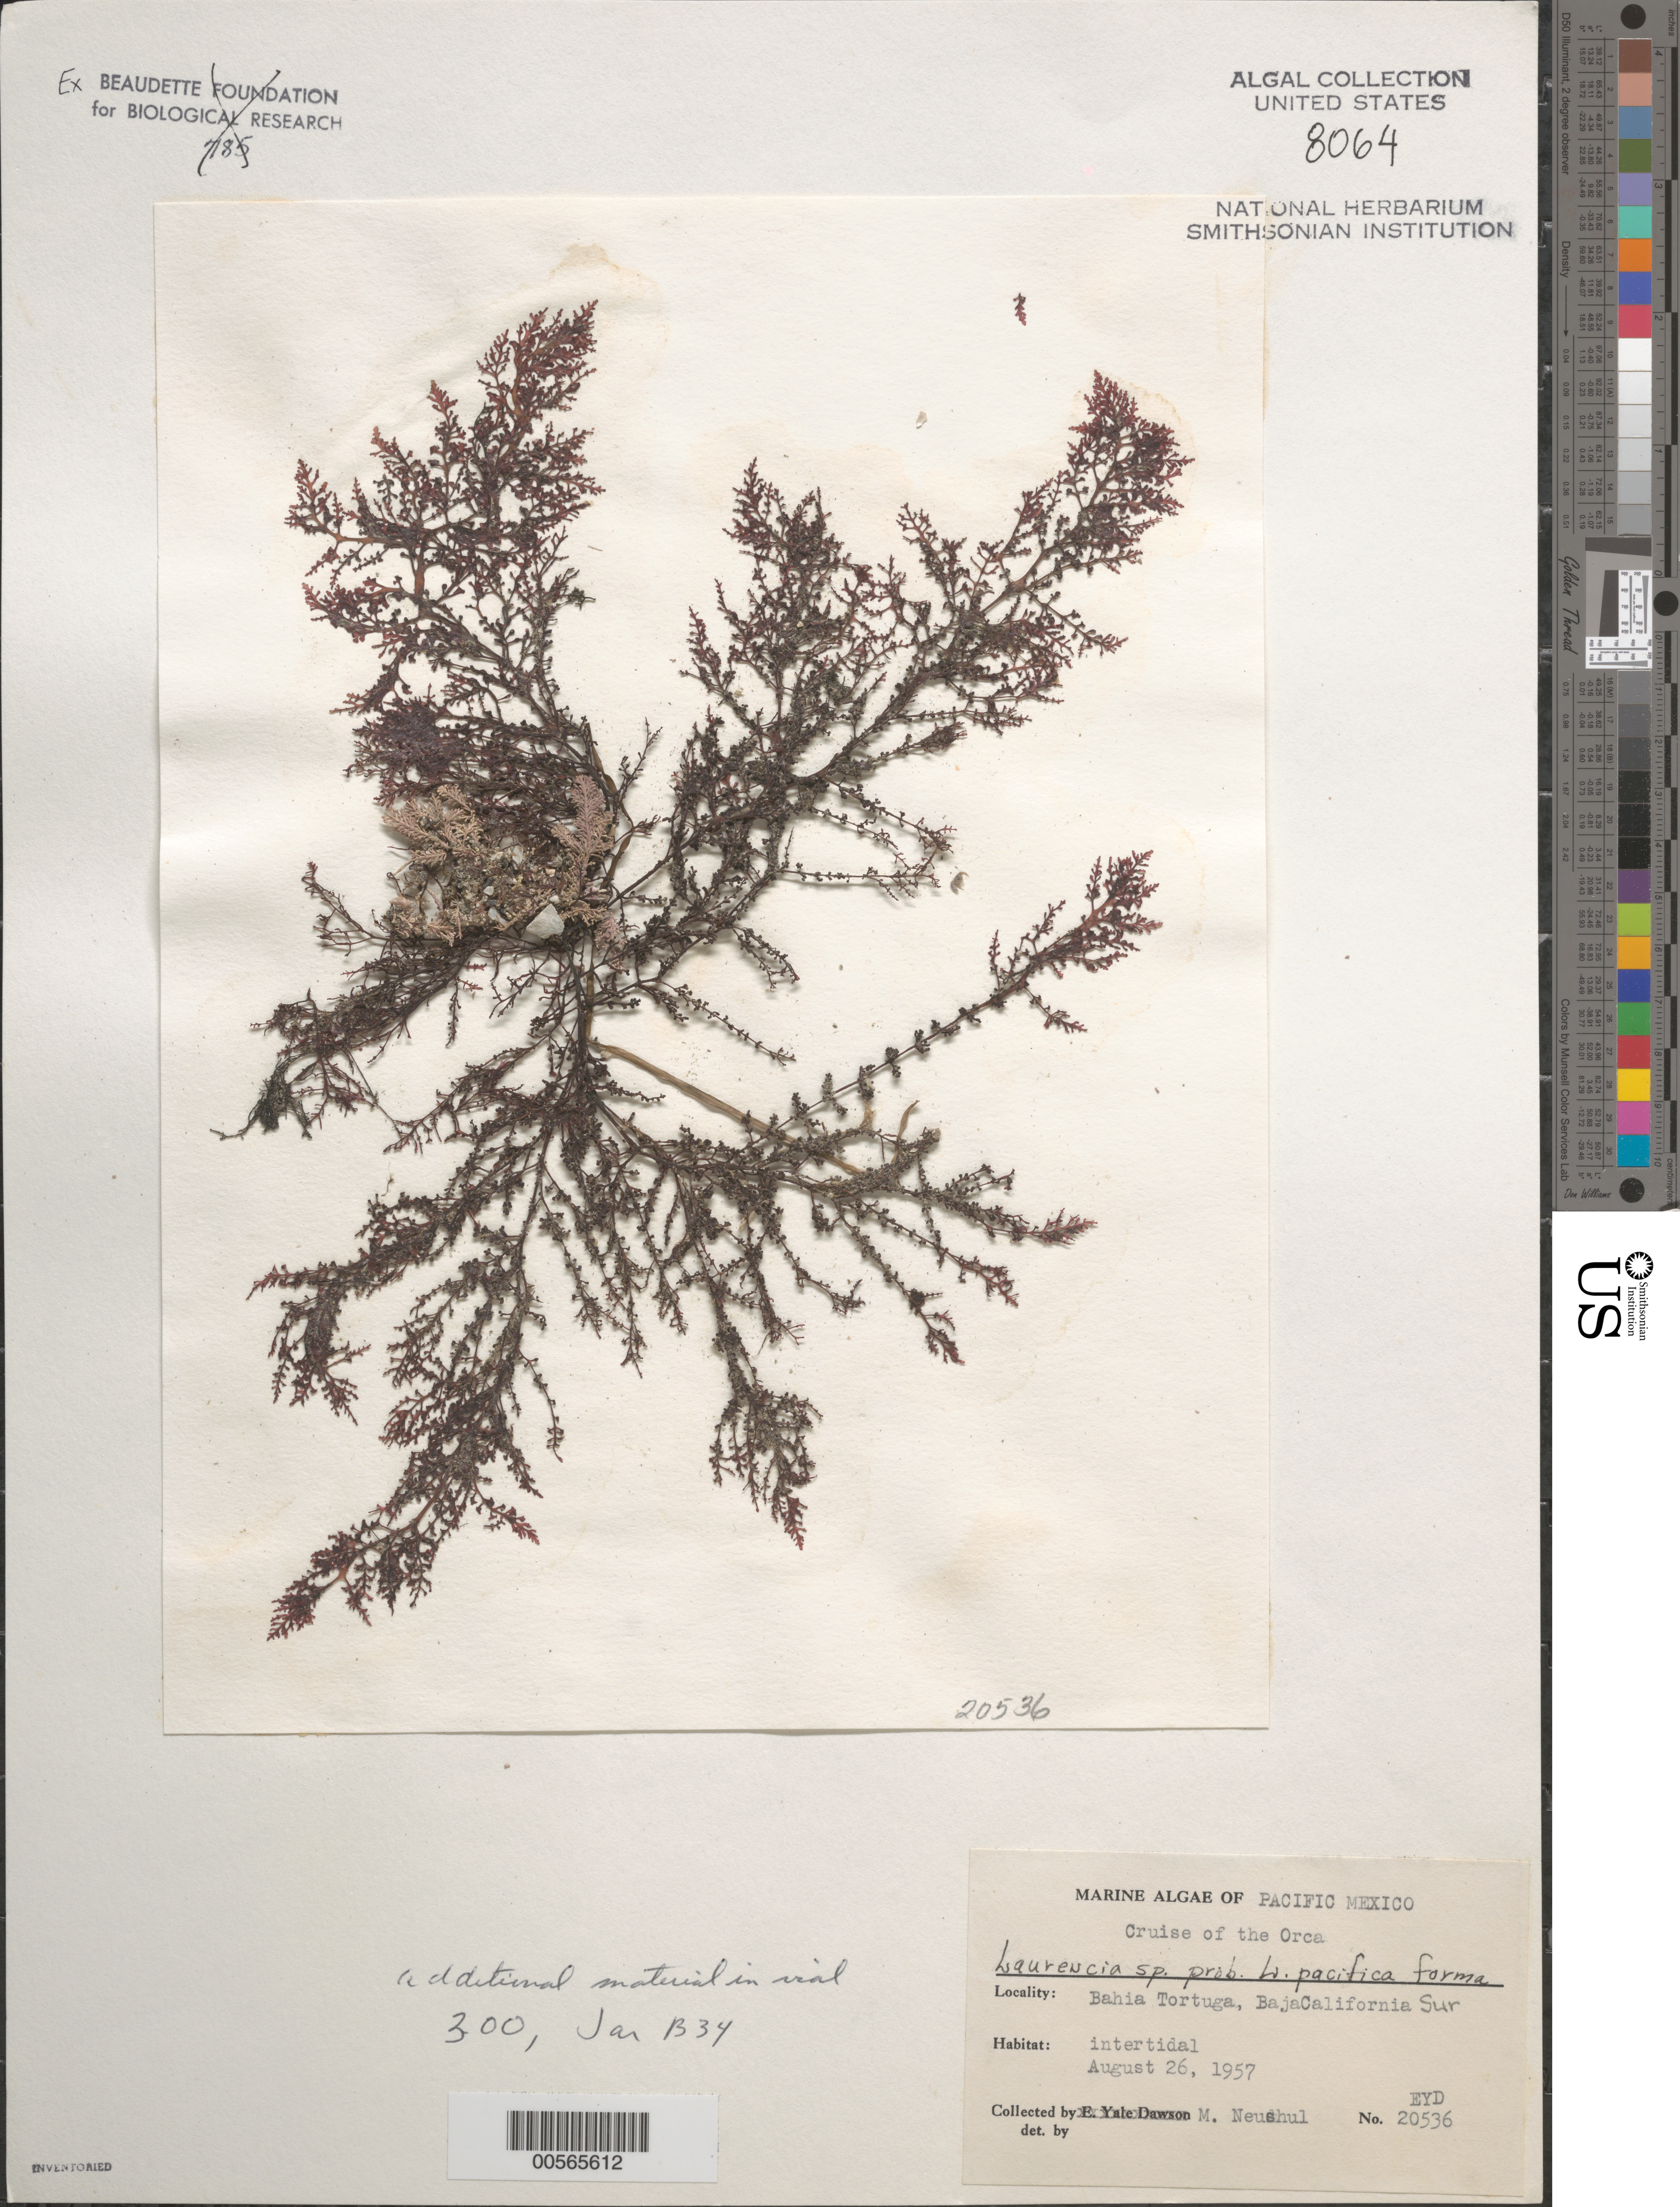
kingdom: Plantae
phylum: Rhodophyta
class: Florideophyceae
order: Ceramiales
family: Rhodomelaceae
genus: Laurencia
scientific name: Laurencia sp.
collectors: M. Neushul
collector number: EYD 20536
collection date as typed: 26 Aug 1957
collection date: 1957-08-26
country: Mexico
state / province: Baja California Sur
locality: Bahia Tortuga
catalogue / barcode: US 8064